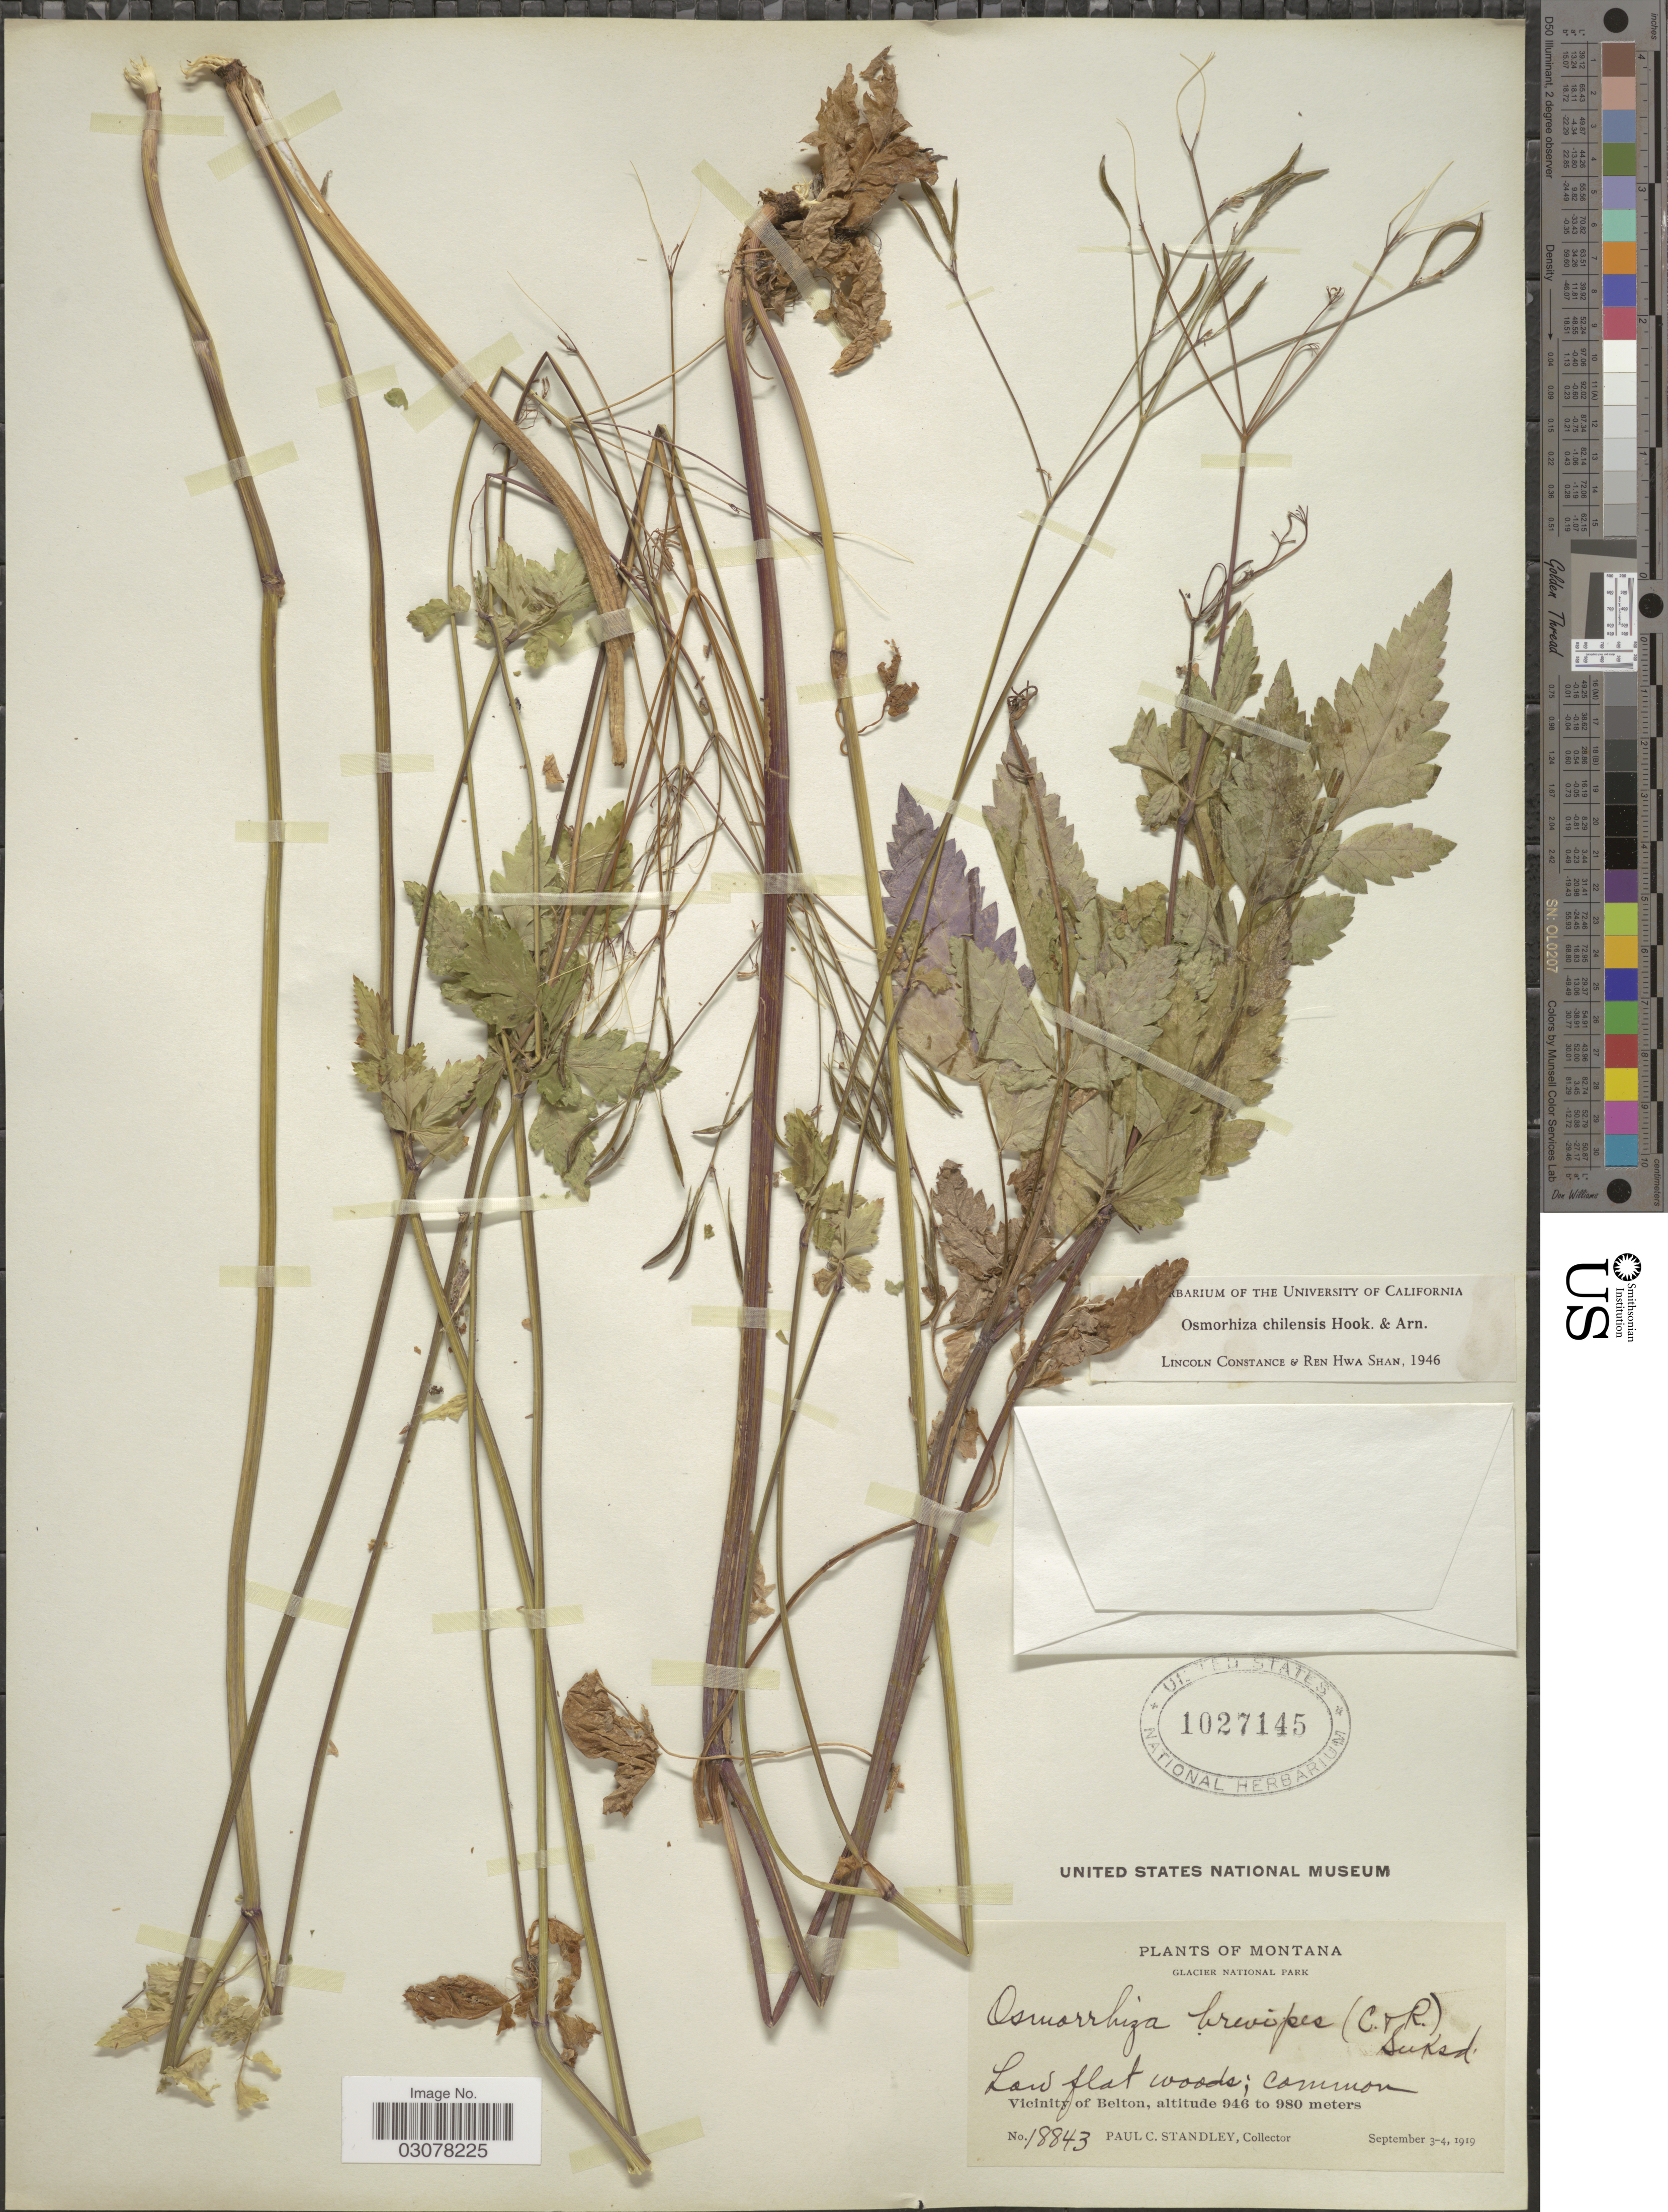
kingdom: Plantae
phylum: Tracheophyta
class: Magnoliopsida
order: Apiales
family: Apiaceae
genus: Osmorhiza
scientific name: Osmorhiza chilensis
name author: Hook. & Arn.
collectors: P. C. Standley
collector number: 18843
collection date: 1919-09-03/1919-09-04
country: United States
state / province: Montana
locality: Glacier National Park. Vicinity of Belton.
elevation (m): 946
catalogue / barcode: US 1027145